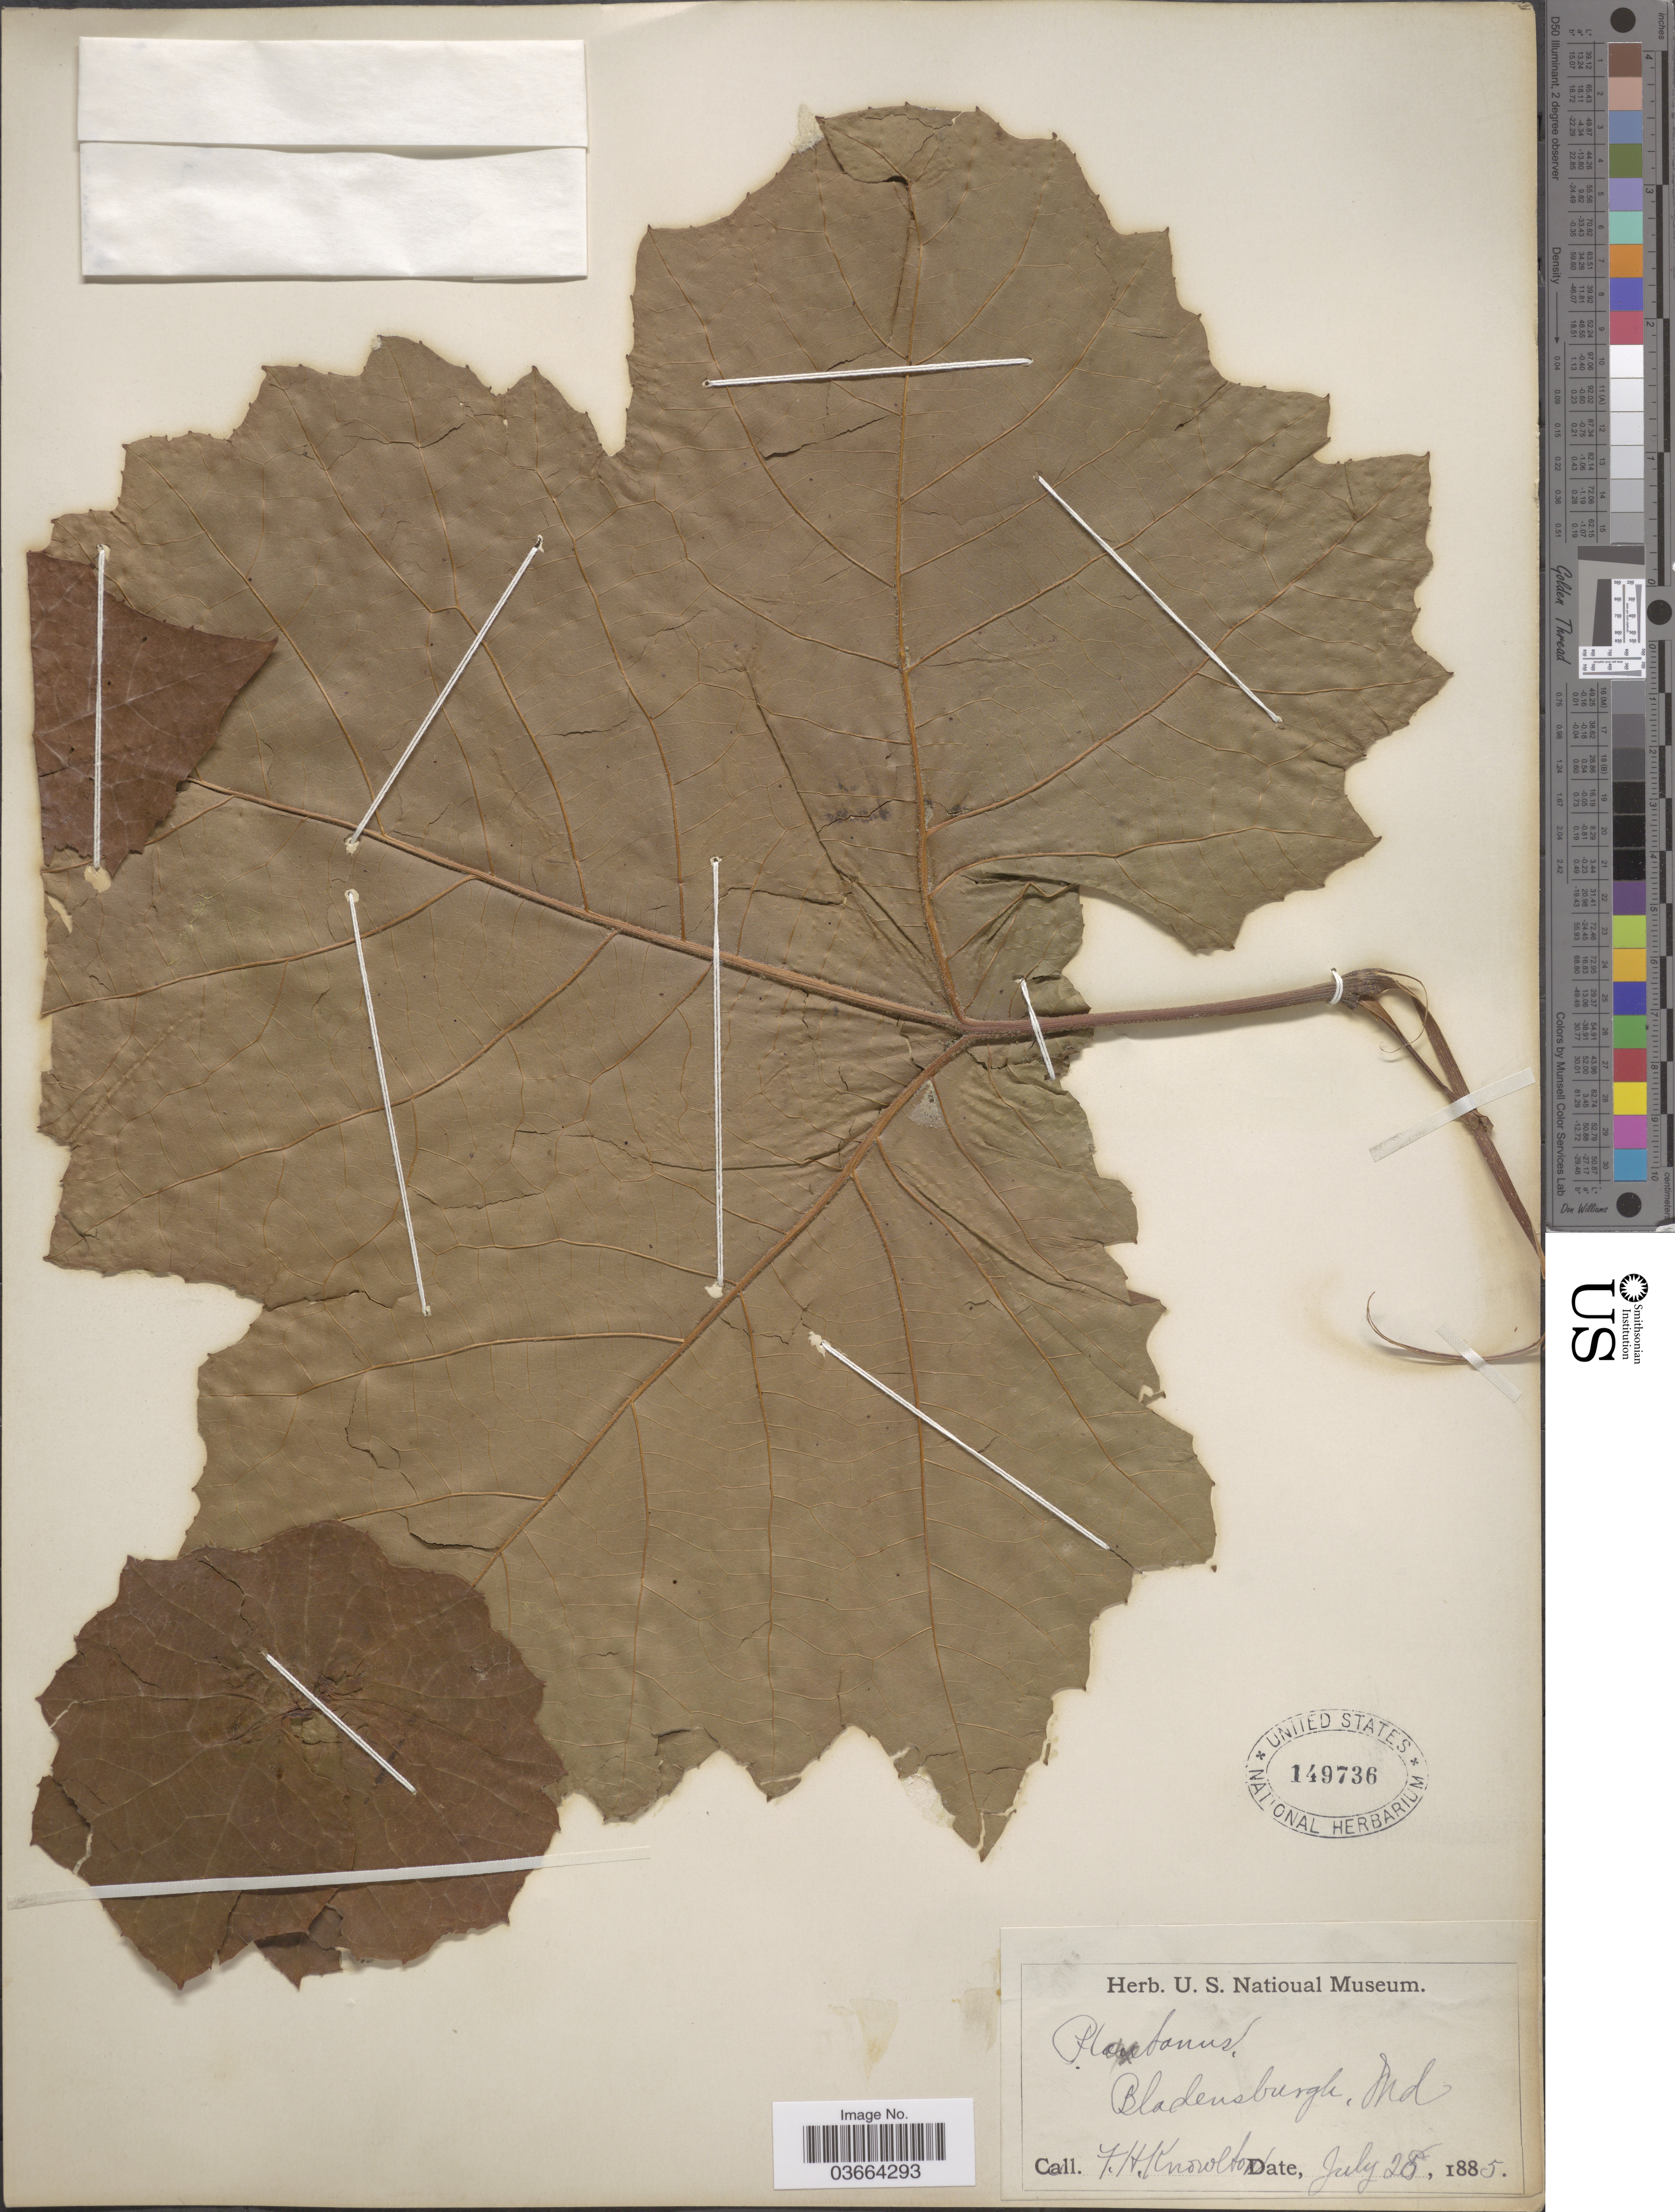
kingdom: Plantae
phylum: Tracheophyta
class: Magnoliopsida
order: Proteales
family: Platanaceae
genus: Platanus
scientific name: Platanus sp.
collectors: F. H. Knowlton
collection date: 1885-07-26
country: United States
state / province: Maryland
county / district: Prince George's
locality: Bladensburgh.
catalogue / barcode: US 149736